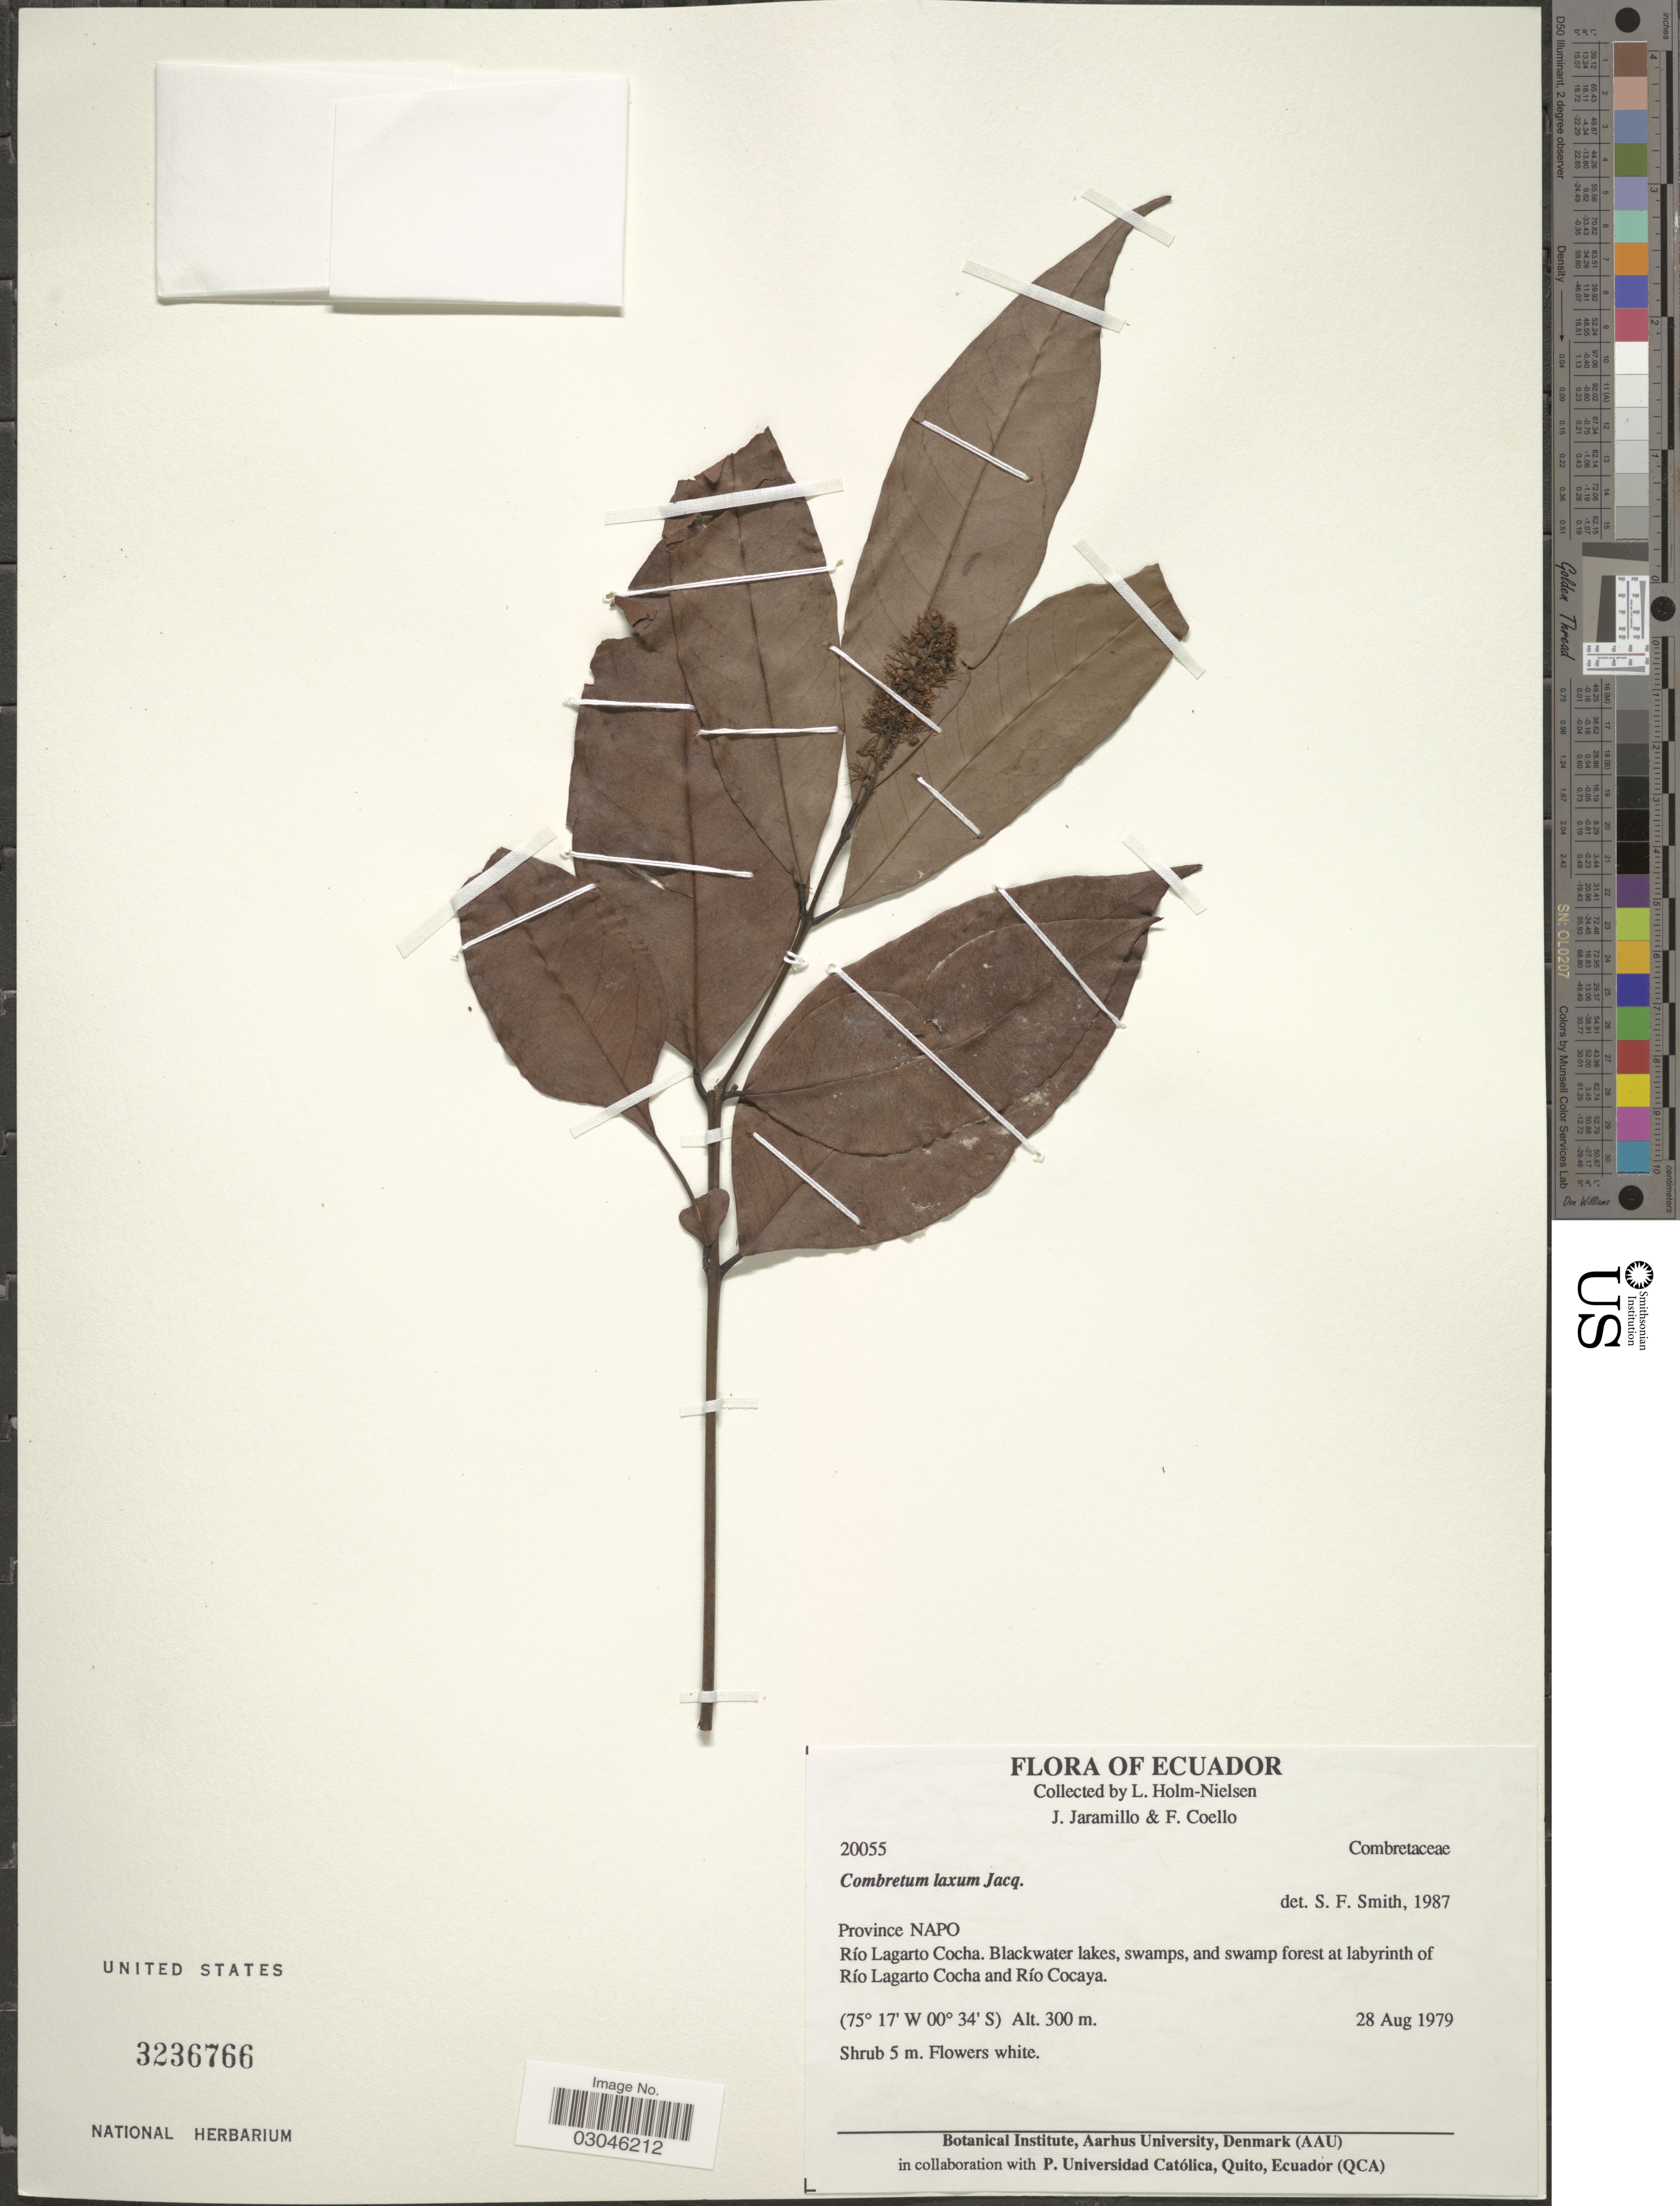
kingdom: Plantae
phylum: Tracheophyta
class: Magnoliopsida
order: Myrtales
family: Combretaceae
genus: Combretum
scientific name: Combretum laxum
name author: Jacq.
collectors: L. Holm-Nielsen, J. Jaramillo & F. Coelho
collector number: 20055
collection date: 1979-08-28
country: Ecuador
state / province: Napo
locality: Río Lagarto Cocha. Blackwater lakes, swamps, and swamps forest at labyrinth of Río Lagarto Cocha and Río Cocaya.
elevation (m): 300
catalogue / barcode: US 3236766